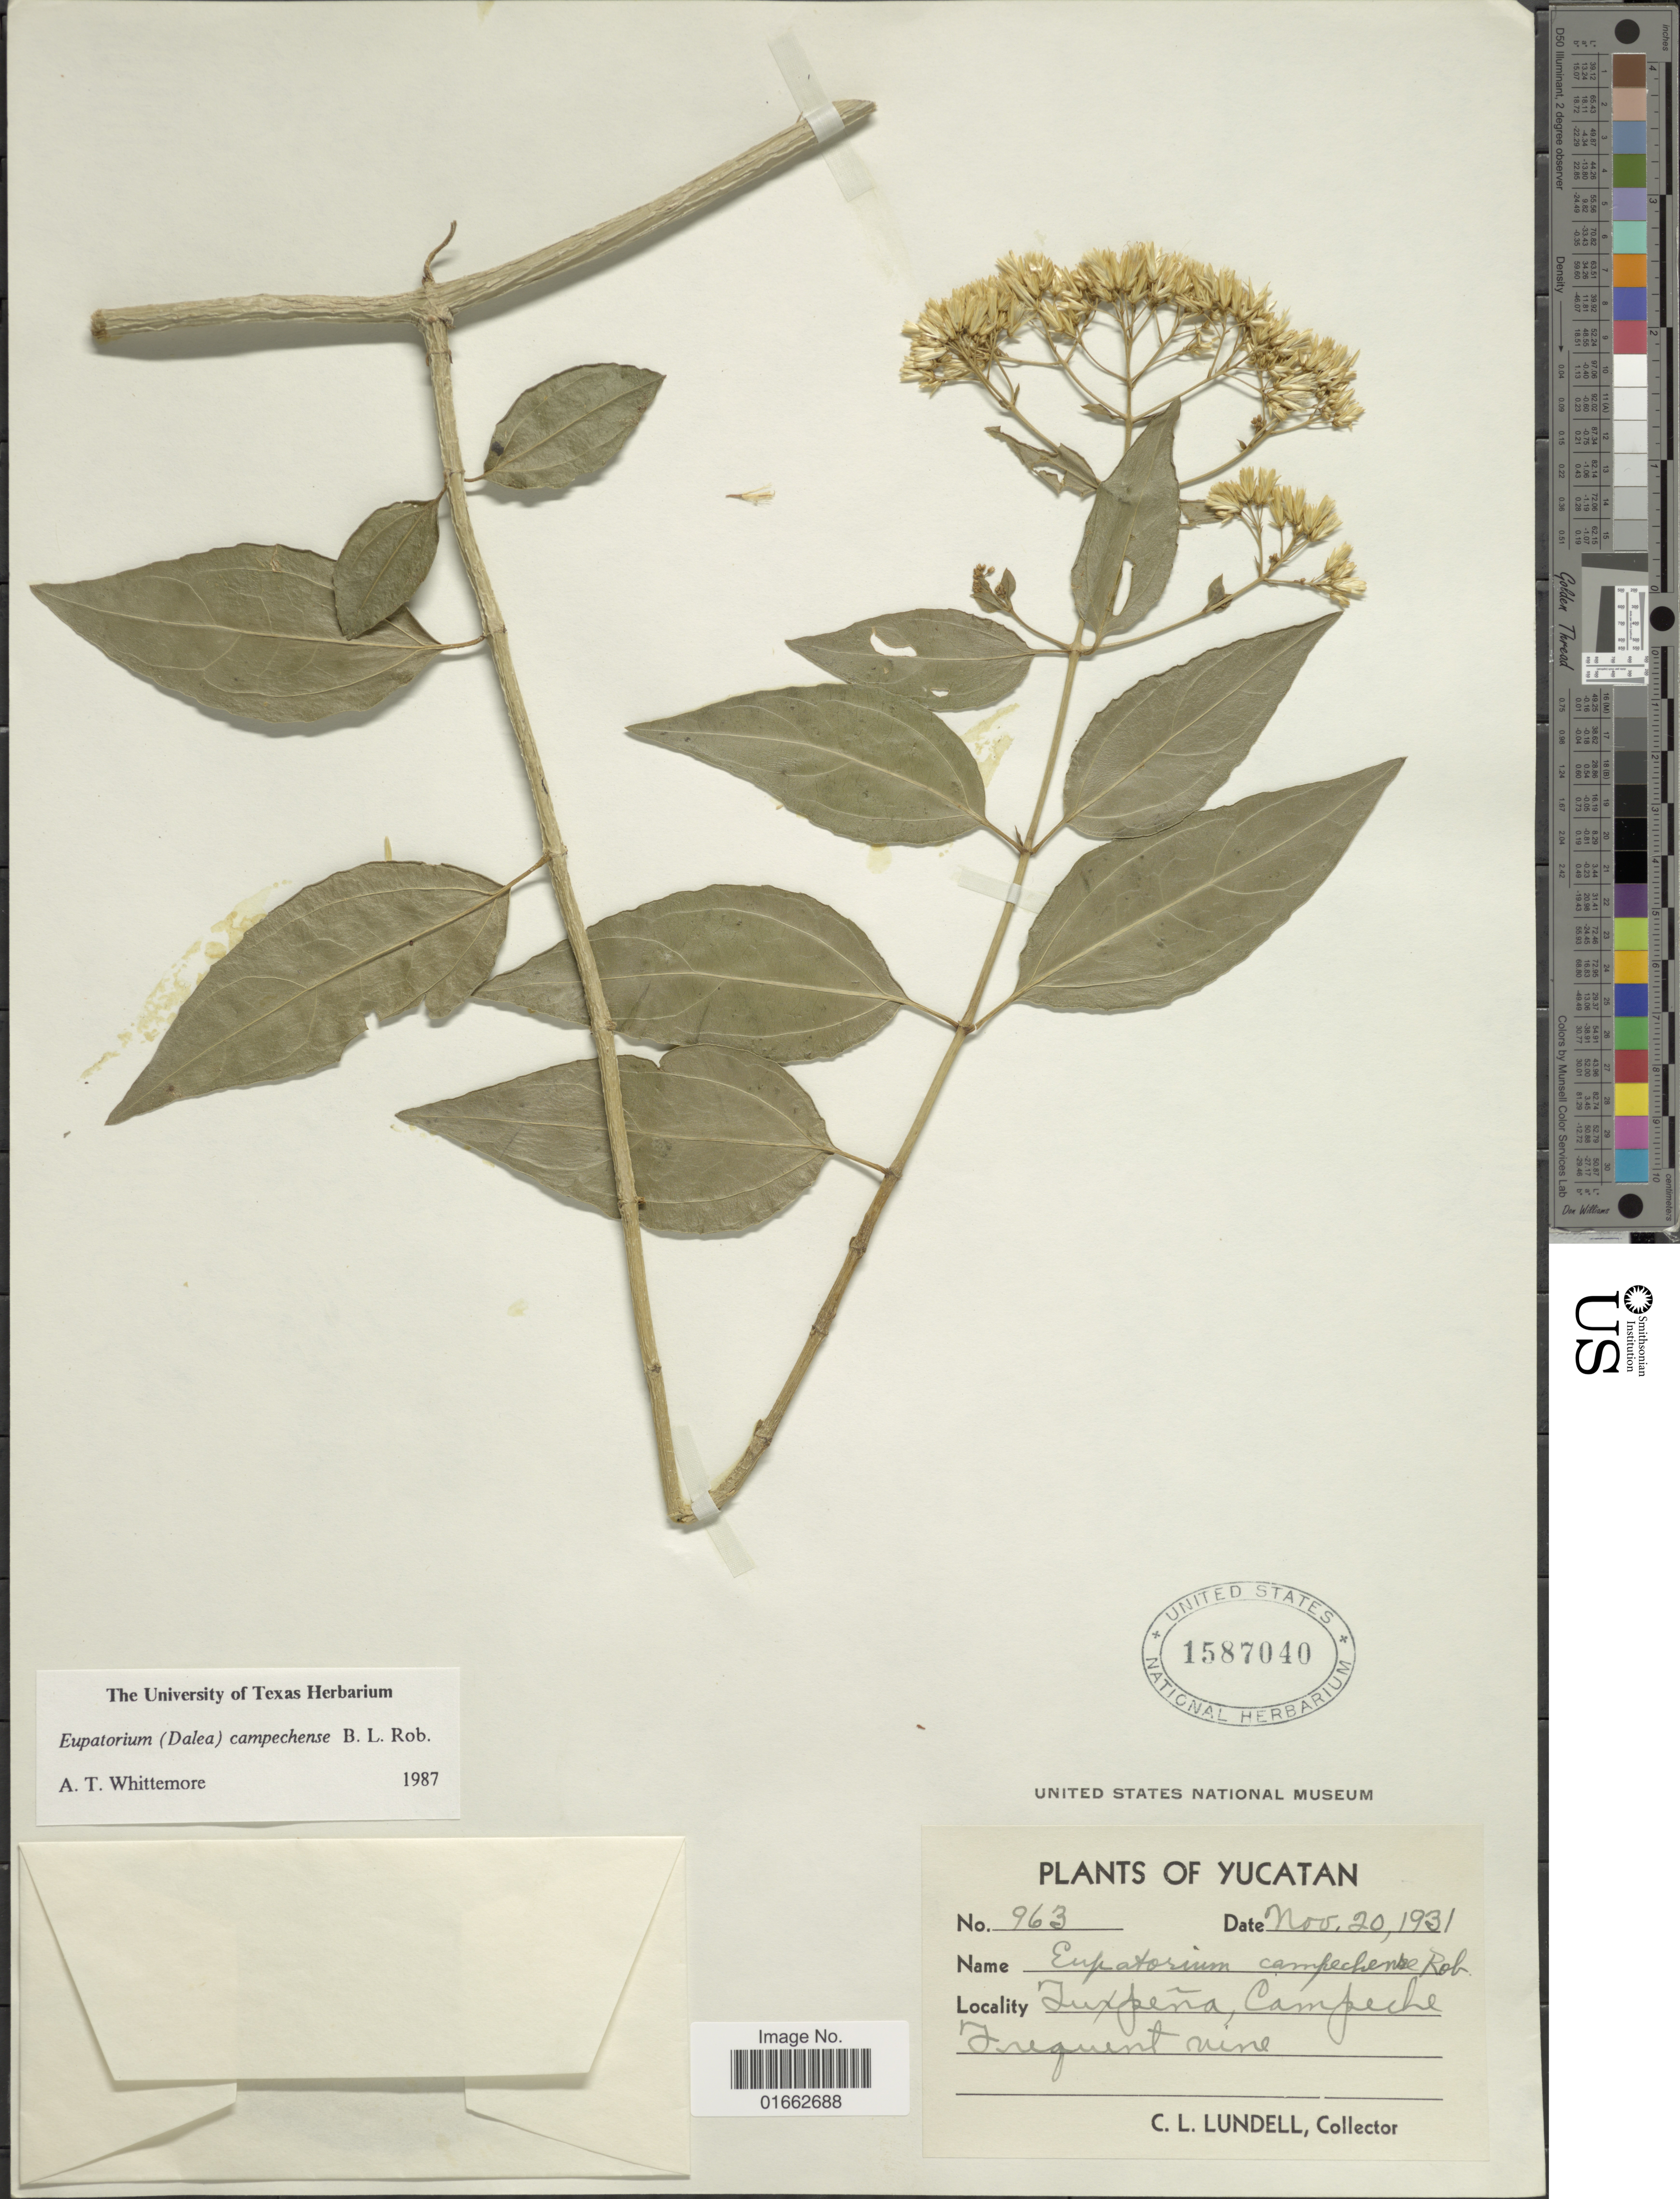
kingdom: Plantae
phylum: Tracheophyta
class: Magnoliopsida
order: Asterales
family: Asteraceae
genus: Critonia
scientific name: Critonia campechensis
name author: (B.L. Rob.) R.M. King & H. Rob.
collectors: C. L. Lundell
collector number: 963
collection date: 1931-11-20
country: Mexico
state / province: Yucatán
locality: Tuxpeña, Campeche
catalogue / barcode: US 1587040